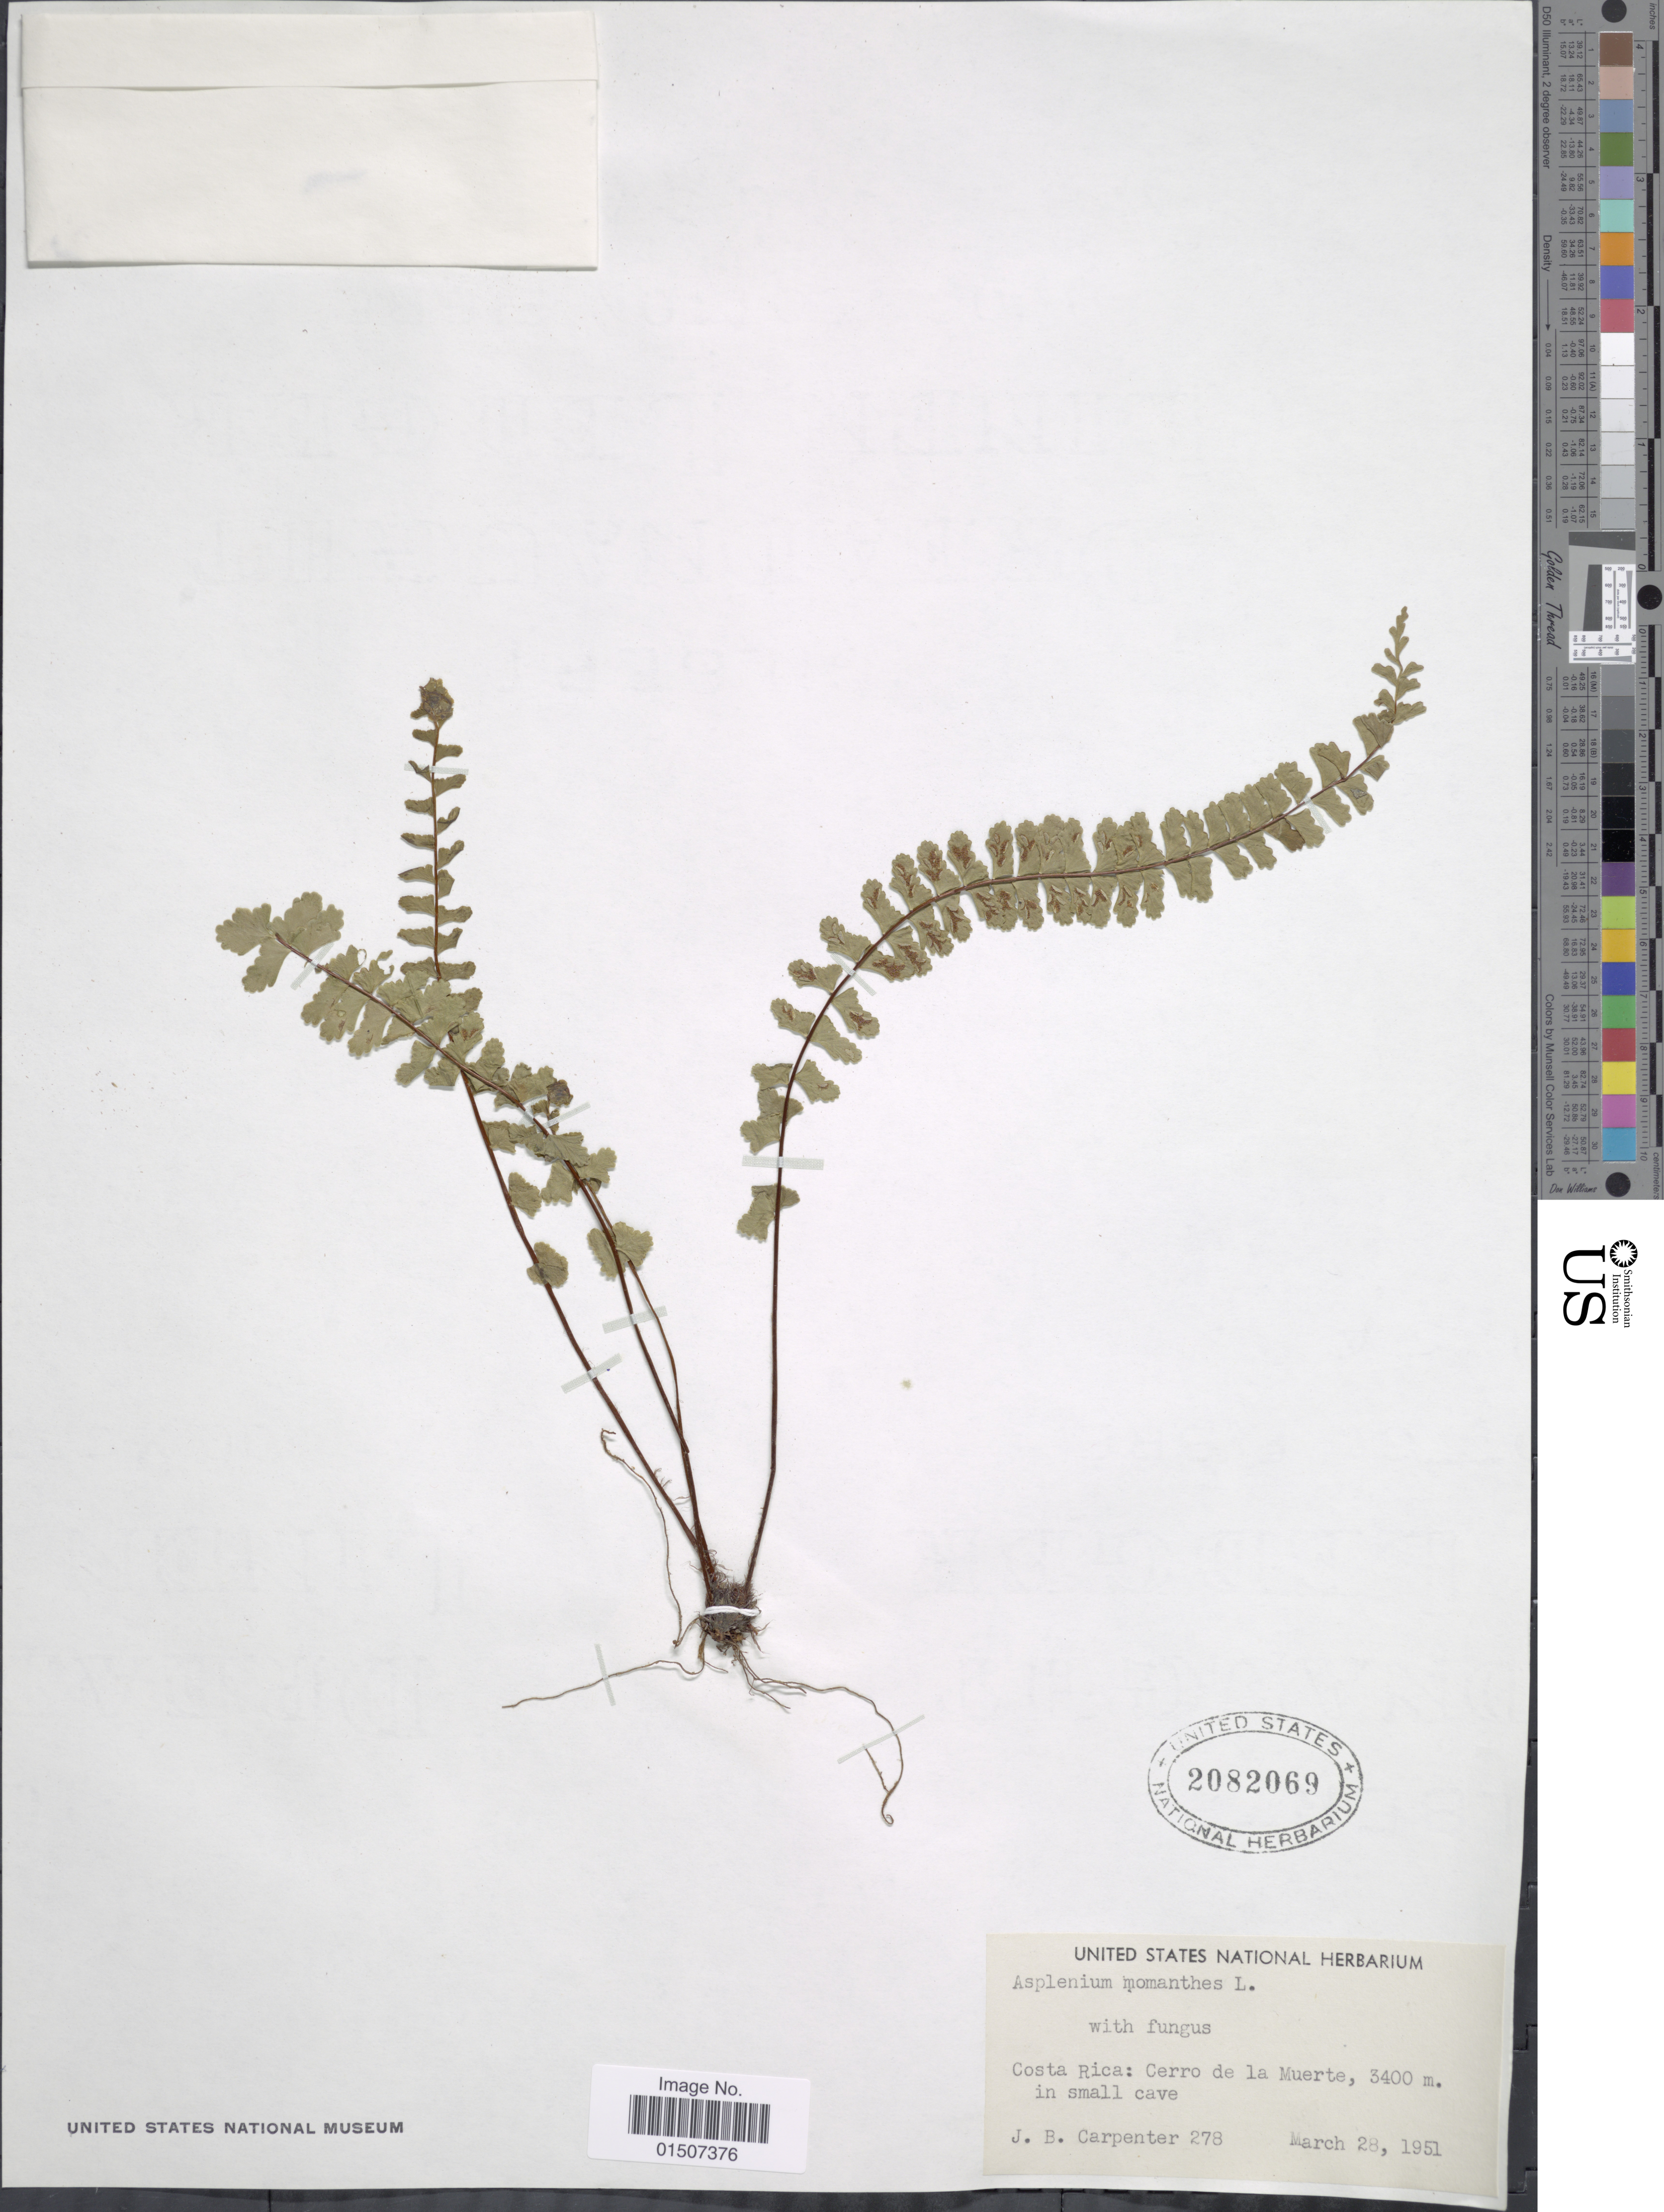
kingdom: Plantae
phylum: Tracheophyta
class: Polypodiopsida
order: Polypodiales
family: Aspleniaceae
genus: Asplenium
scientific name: Asplenium polyphyllum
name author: Bertol.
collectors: J. Carpenter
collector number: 278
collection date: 1951-03-28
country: Costa Rica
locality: Cerro de la Muerte, in small cave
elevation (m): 3400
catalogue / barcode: US 2082069